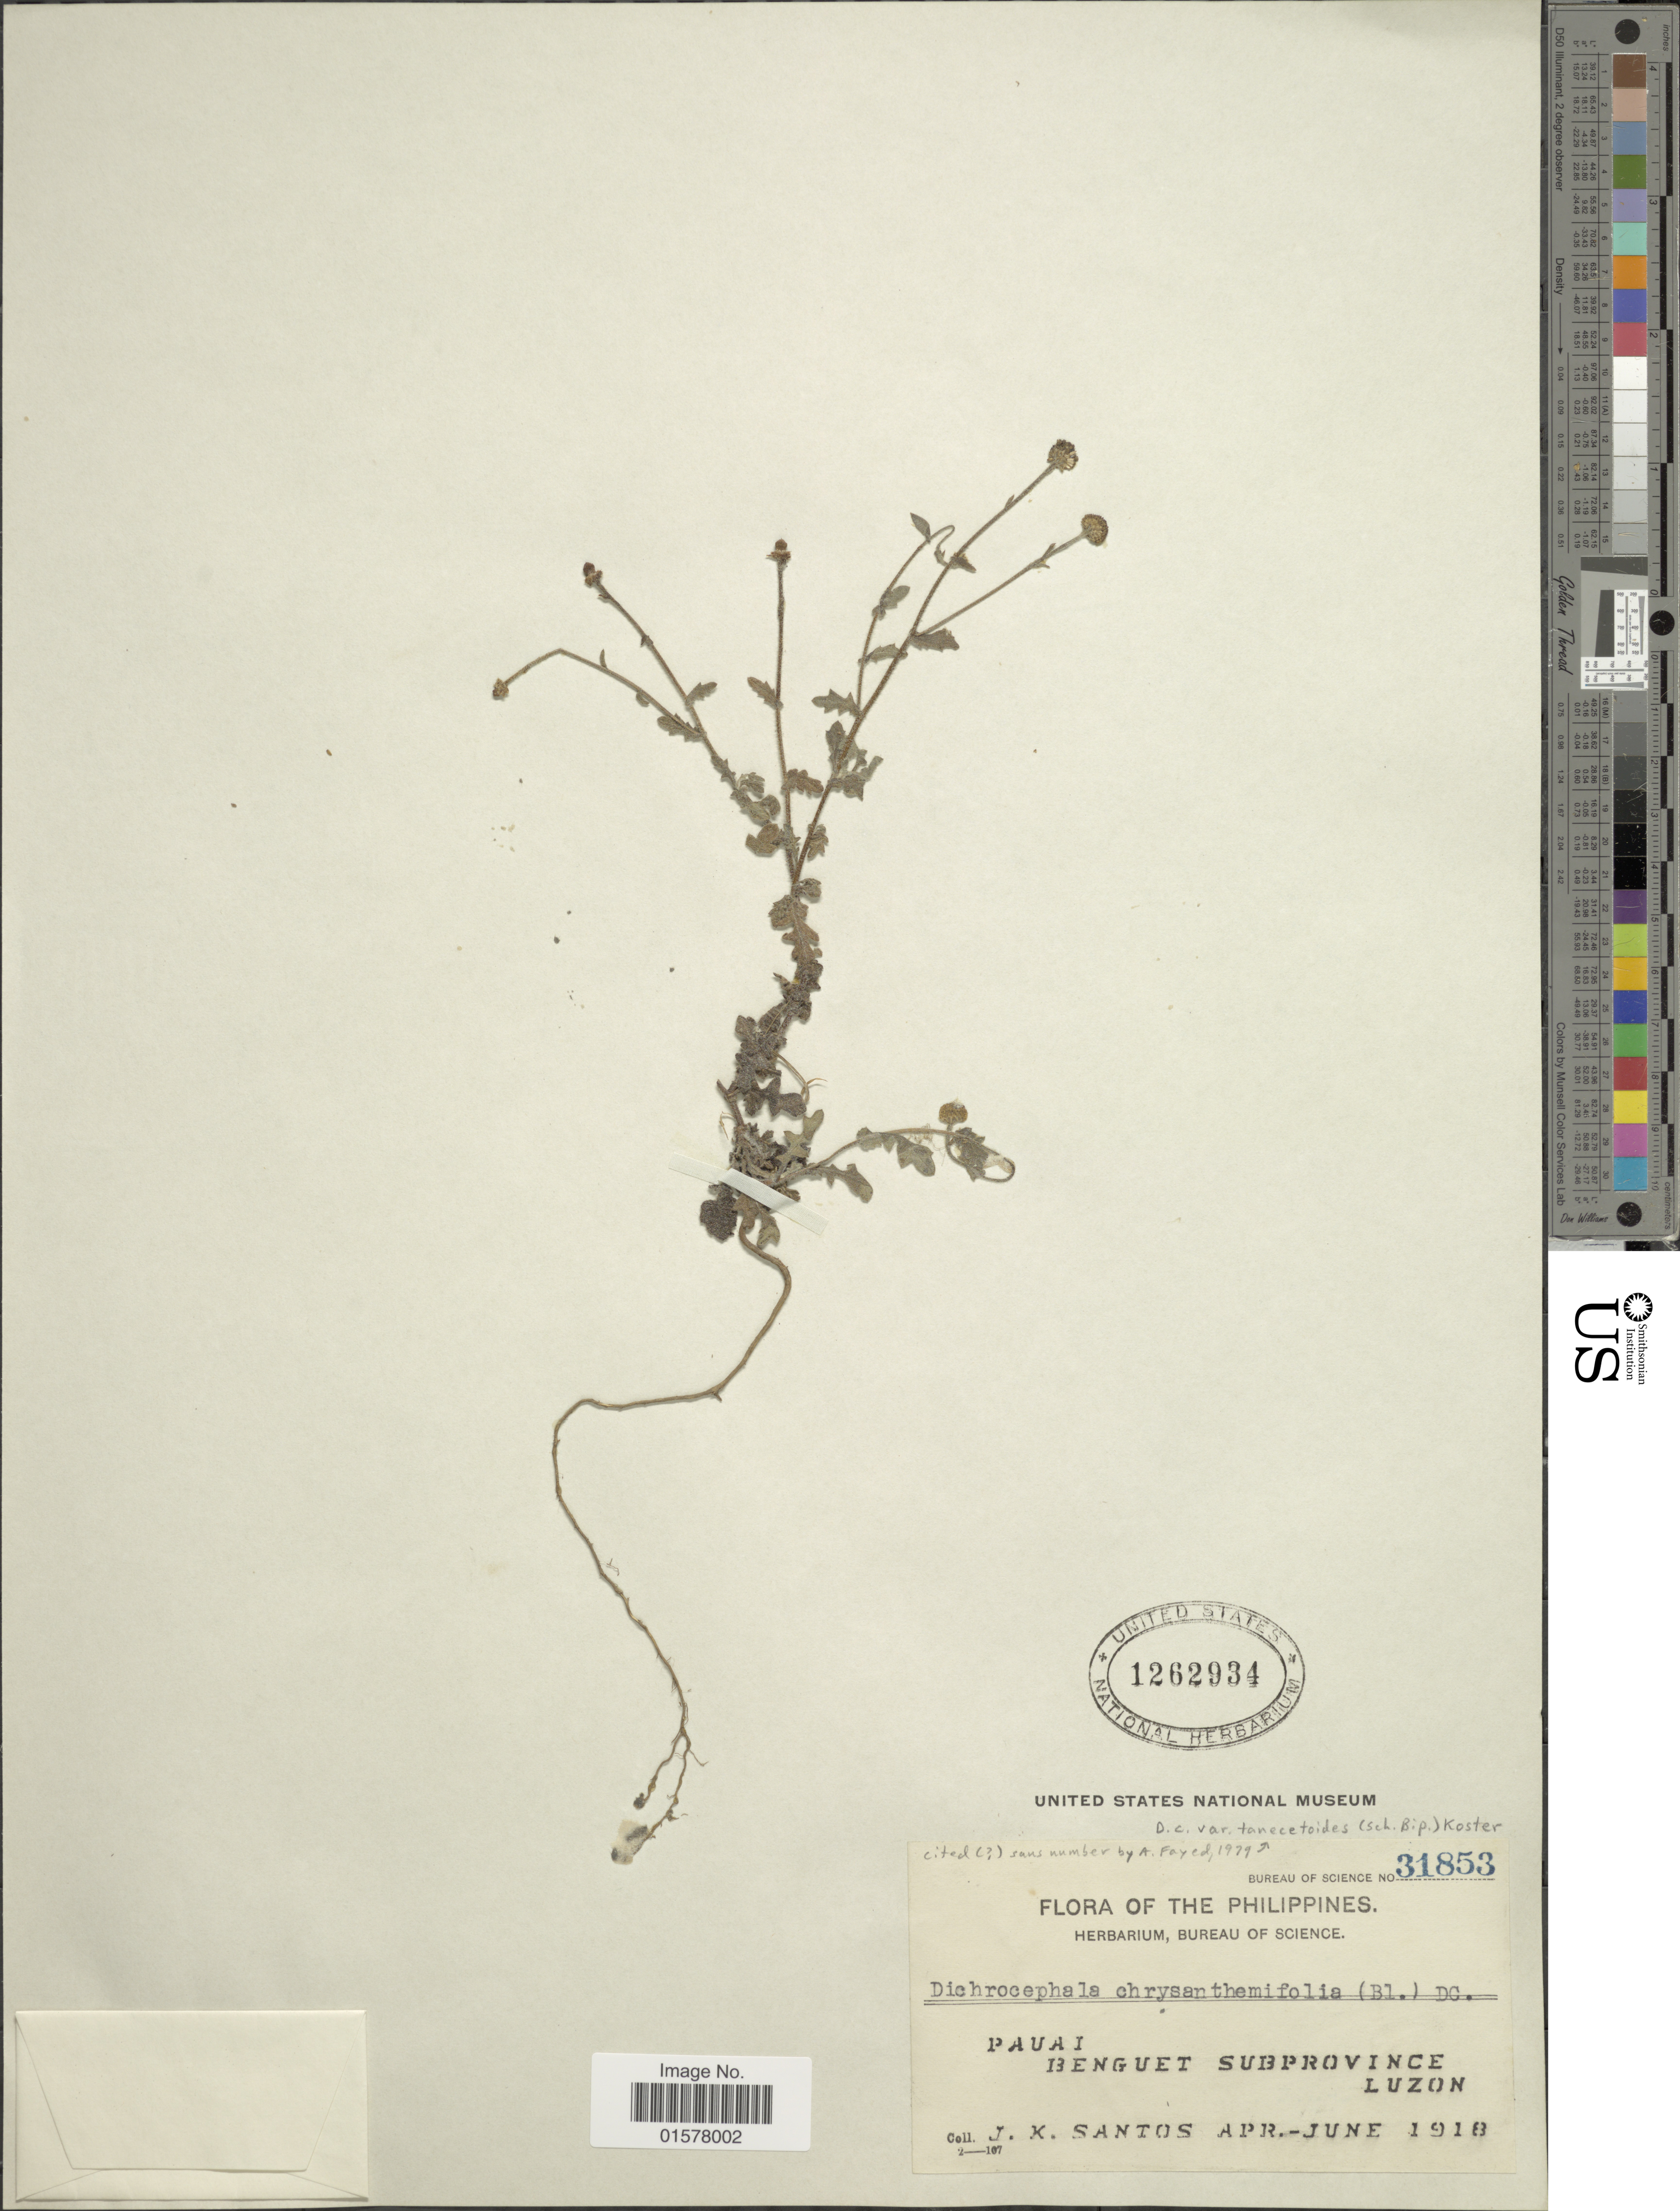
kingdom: Plantae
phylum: Tracheophyta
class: Magnoliopsida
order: Asterales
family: Asteraceae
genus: Dichrocephala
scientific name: Dichrocephala chrysanthemifolia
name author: (Blume) DC.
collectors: J. K. Santos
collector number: Bureau of Science 31853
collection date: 1918-04/1918-06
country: Philippines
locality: Pauai, Benguet Subprovince, Luzon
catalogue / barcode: US 1262934